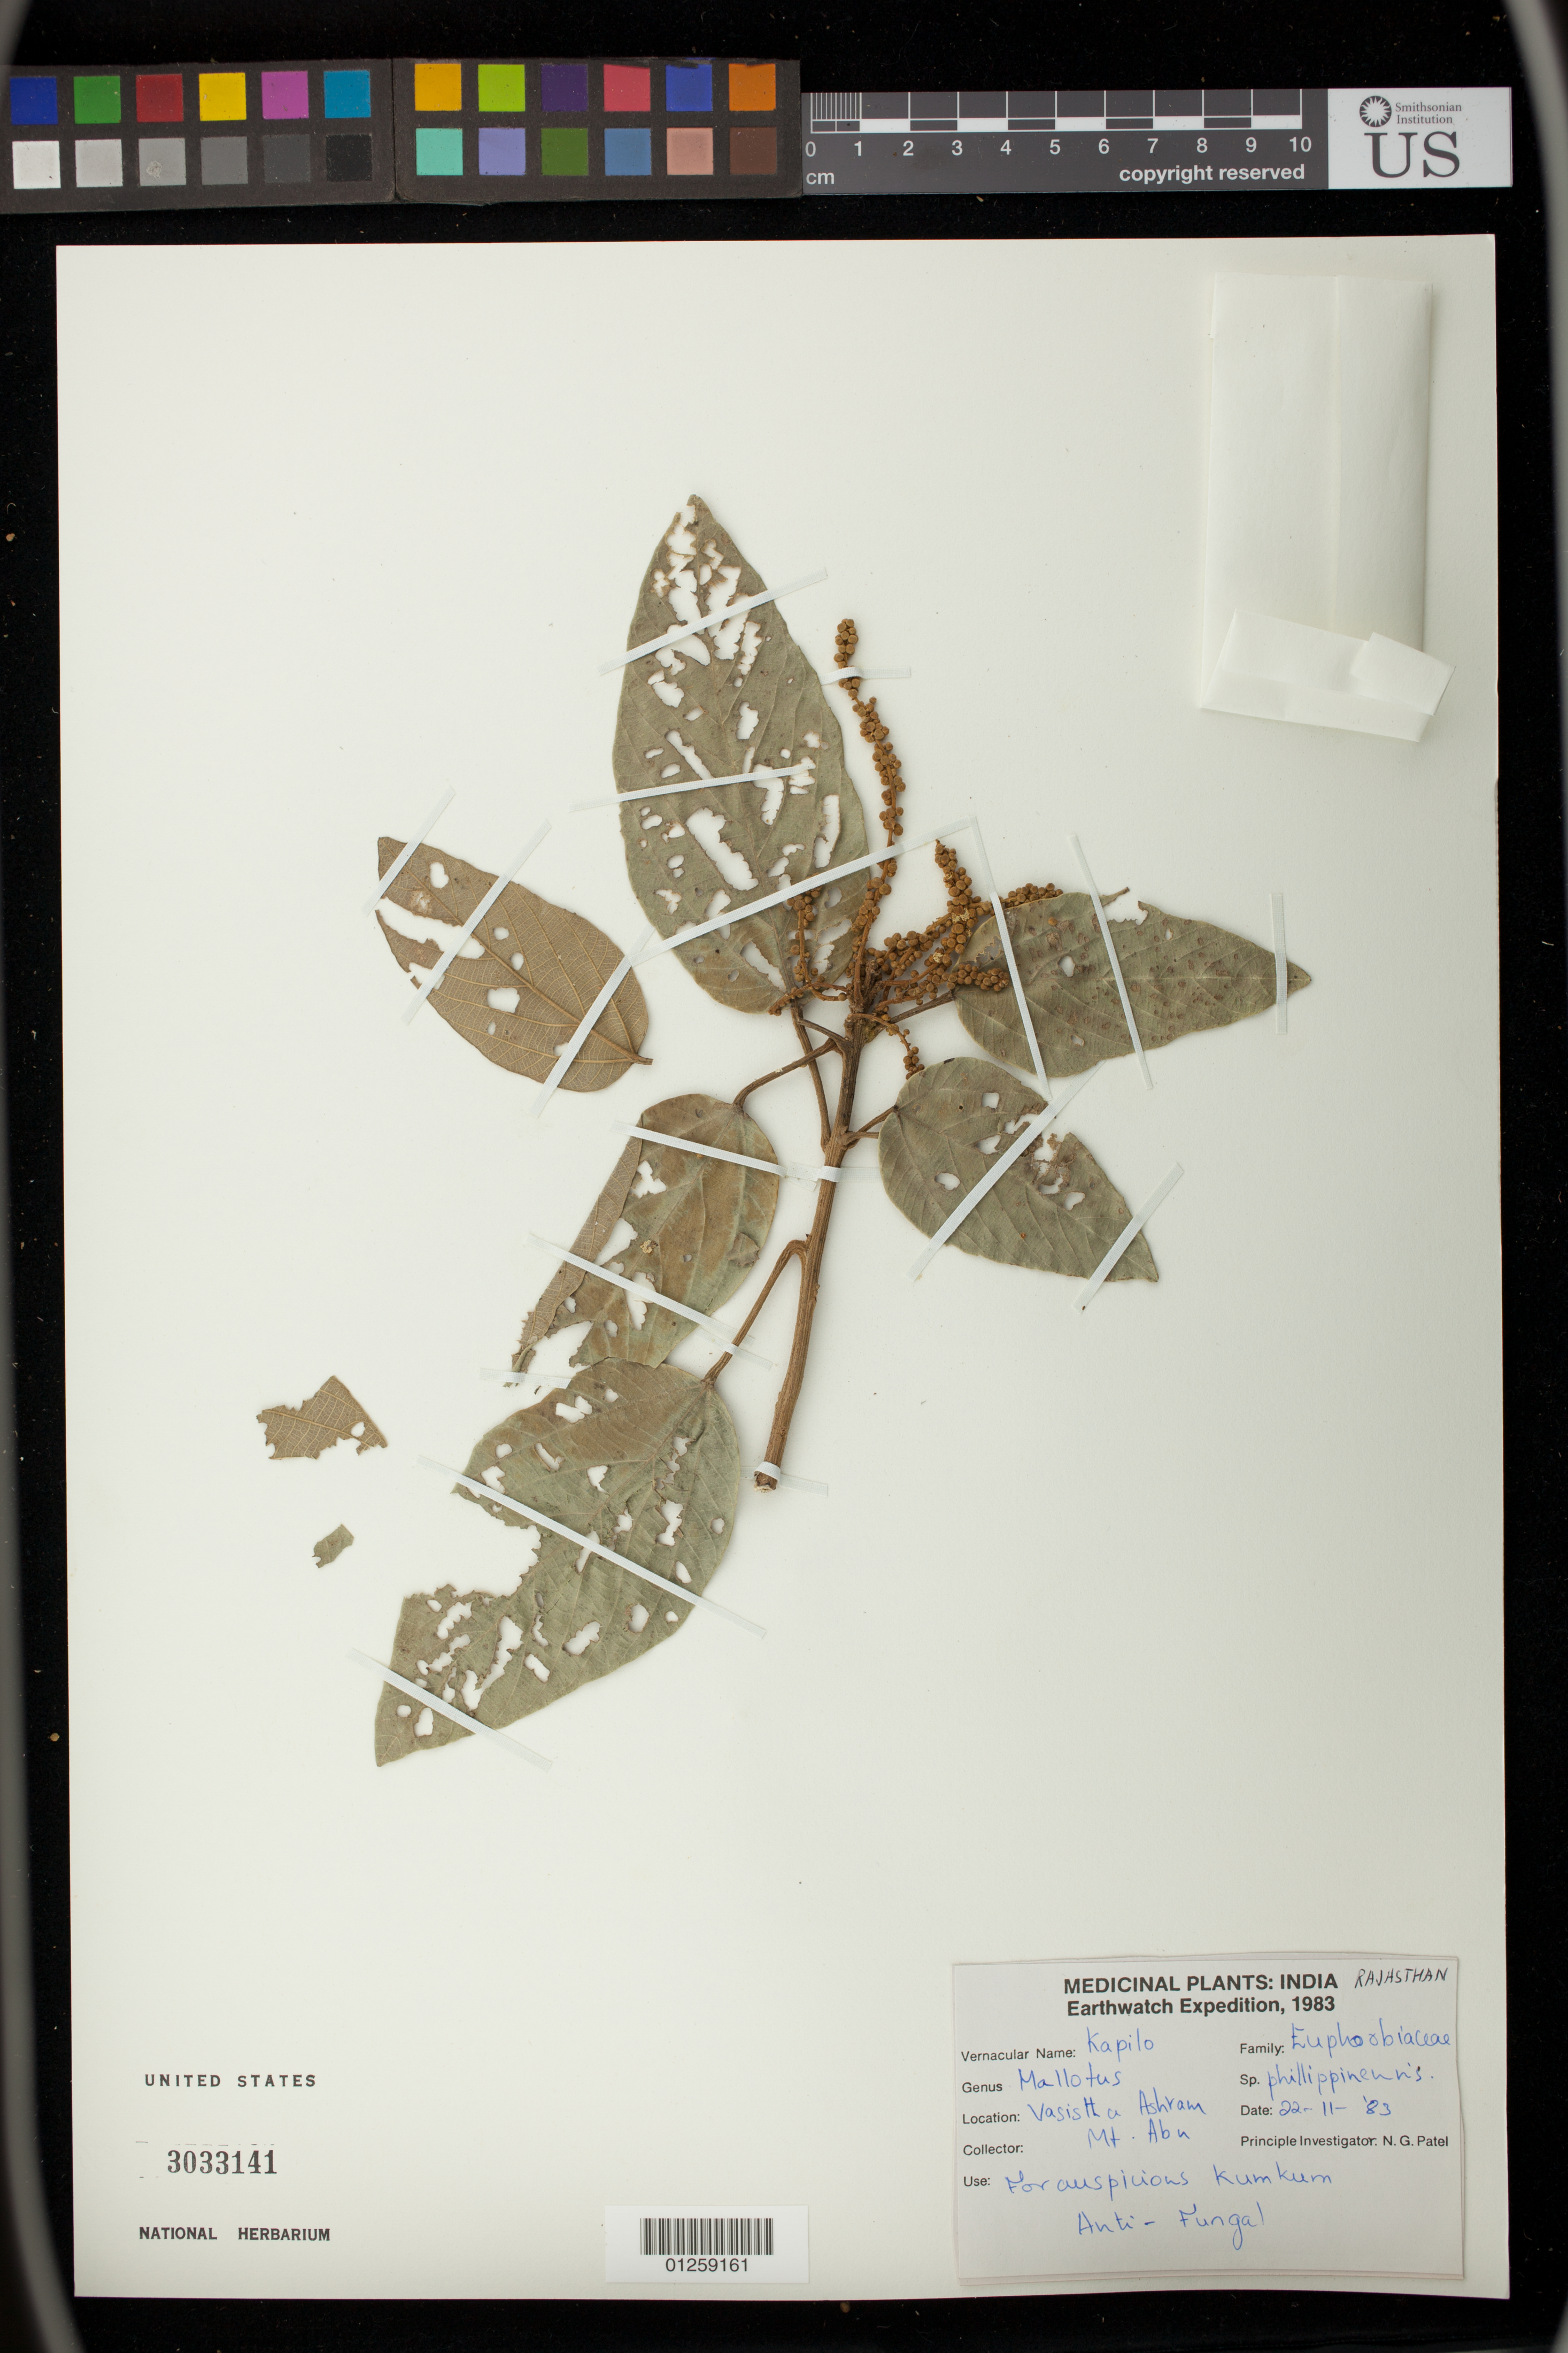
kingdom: Plantae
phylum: Tracheophyta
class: Magnoliopsida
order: Malpighiales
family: Euphorbiaceae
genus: Mallotus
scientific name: Mallotus philippensis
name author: (Lam.) Müll. Arg.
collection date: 1983-11-22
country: India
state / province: Rajasthan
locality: Vasistha Ashram, Mt. Abu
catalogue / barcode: US 3033141